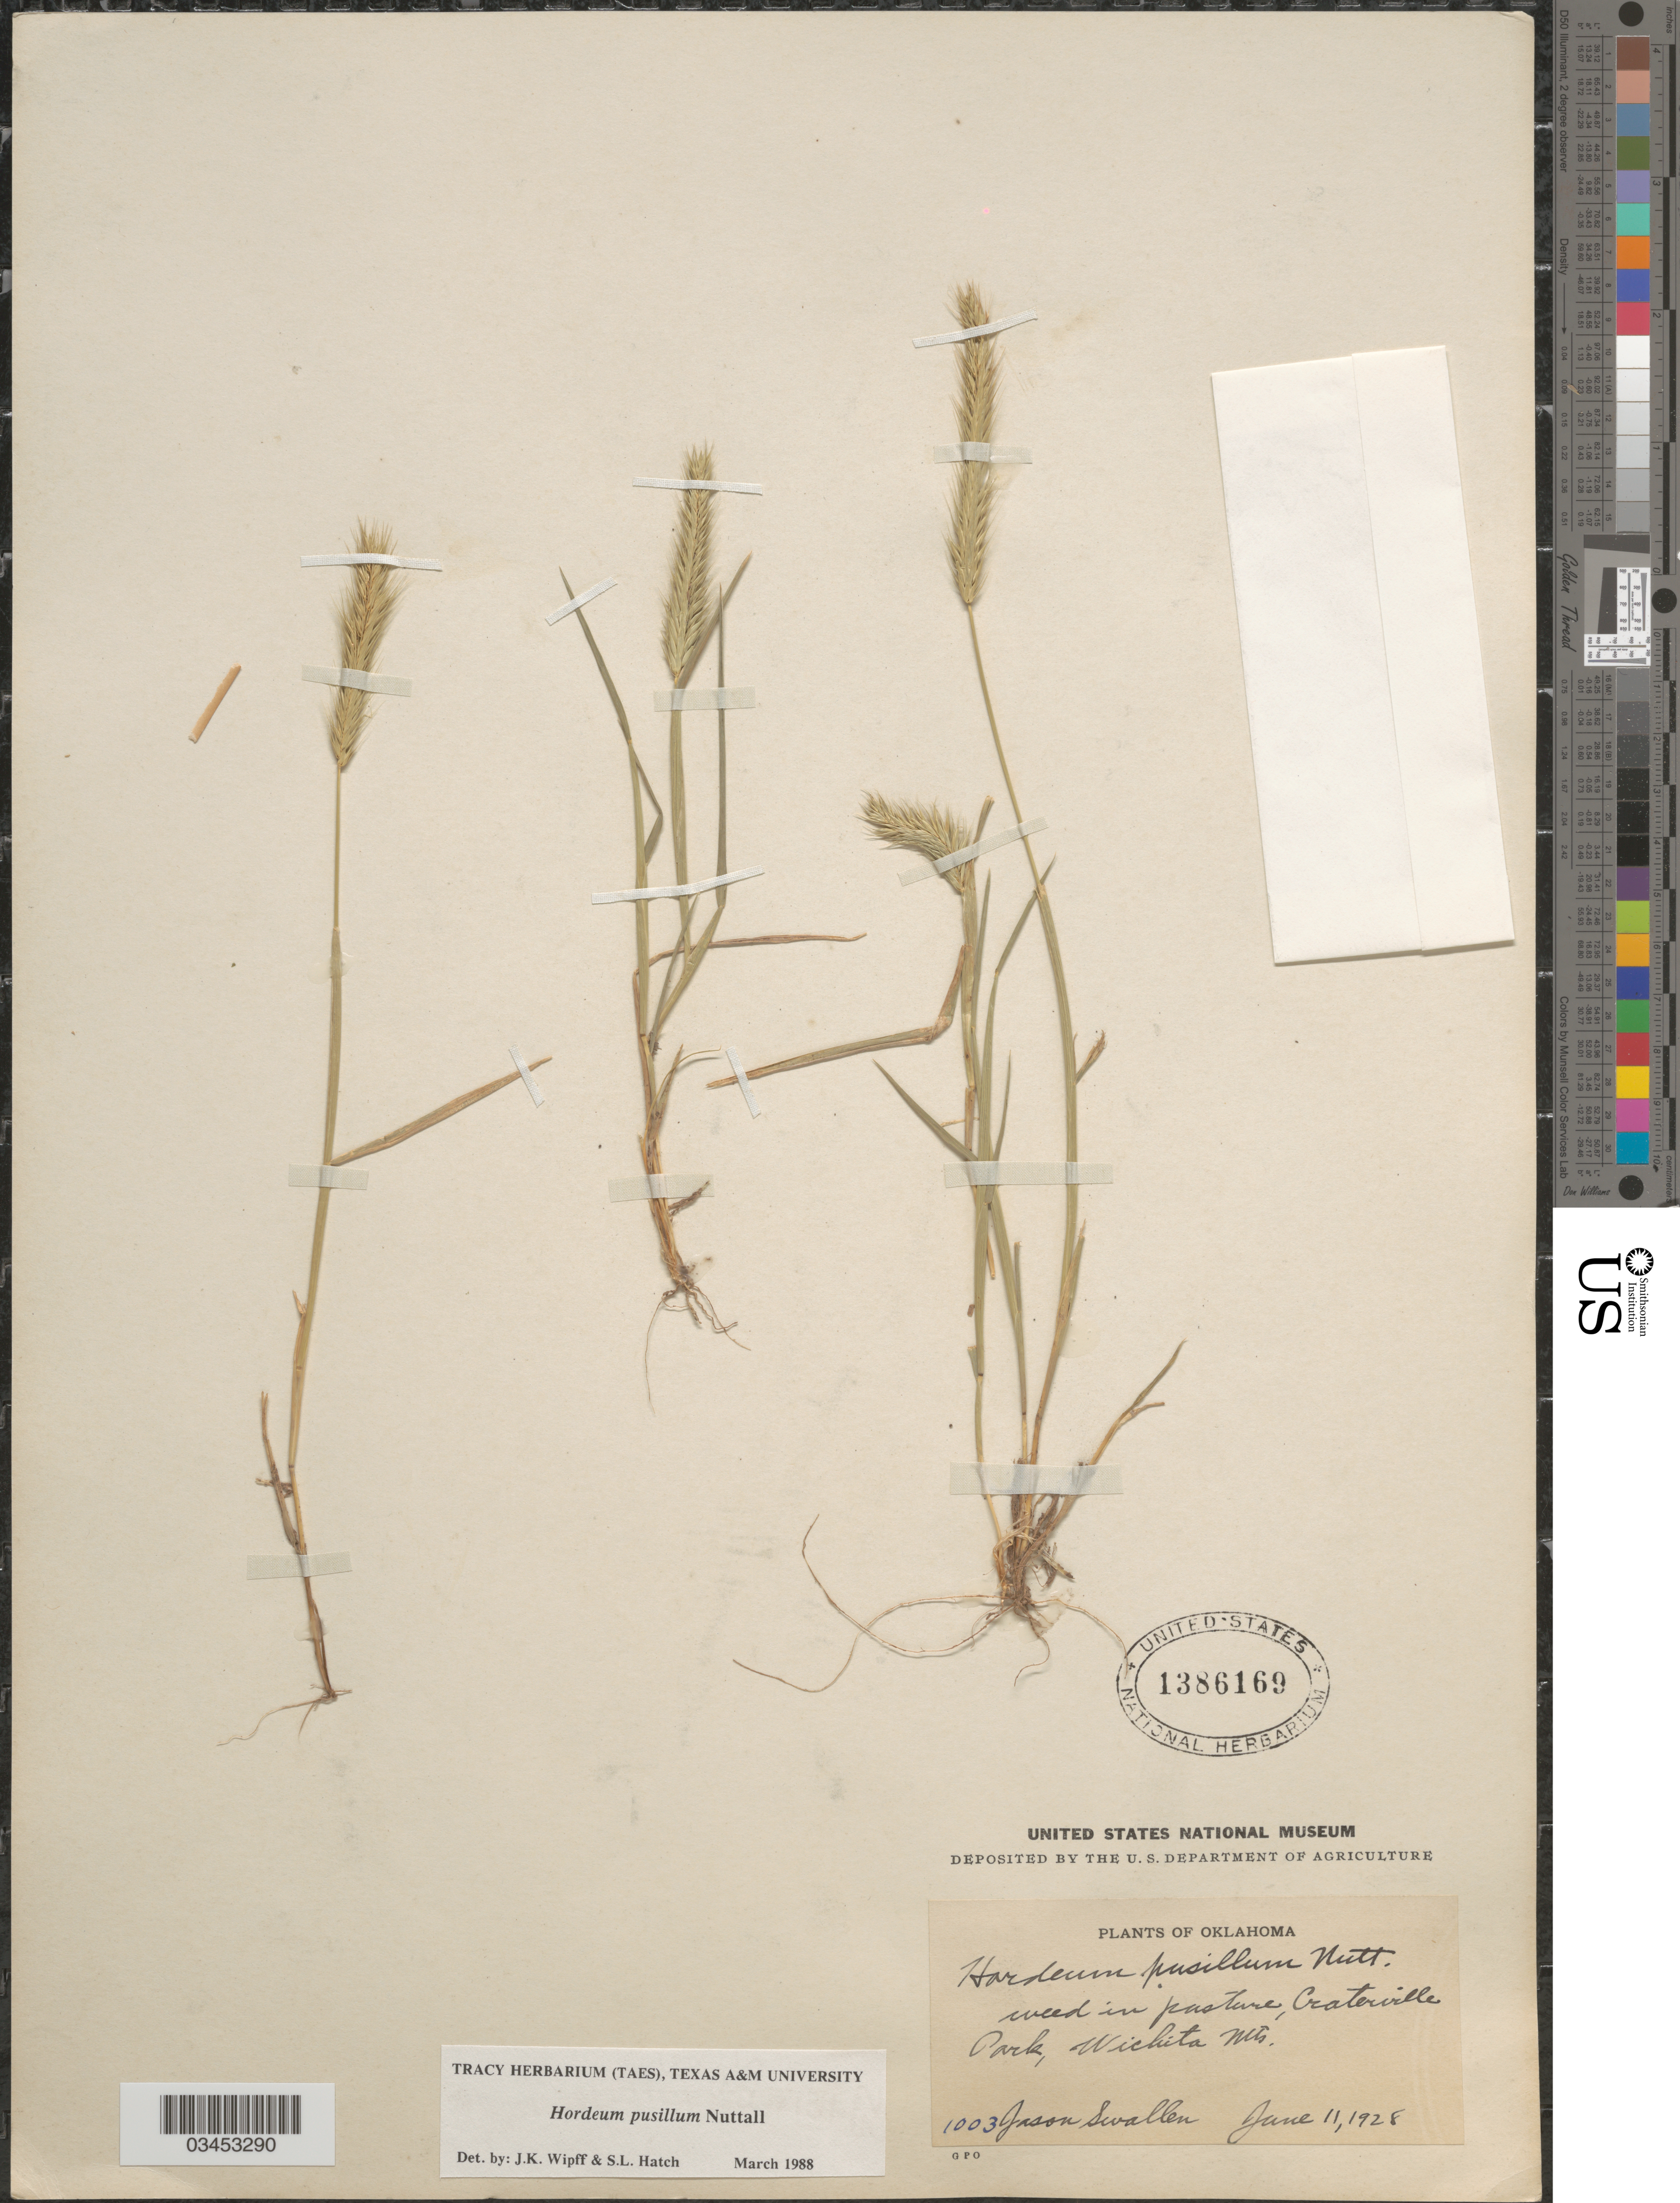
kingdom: Plantae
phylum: Tracheophyta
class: Liliopsida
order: Poales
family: Poaceae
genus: Hordeum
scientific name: Hordeum pusillum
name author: Nutt.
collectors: J. R. Swallen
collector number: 1003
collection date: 1928-06-11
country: United States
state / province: Oklahoma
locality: Weed in pasture, Craterville Park, Wichita Mts.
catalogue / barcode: US 1386169